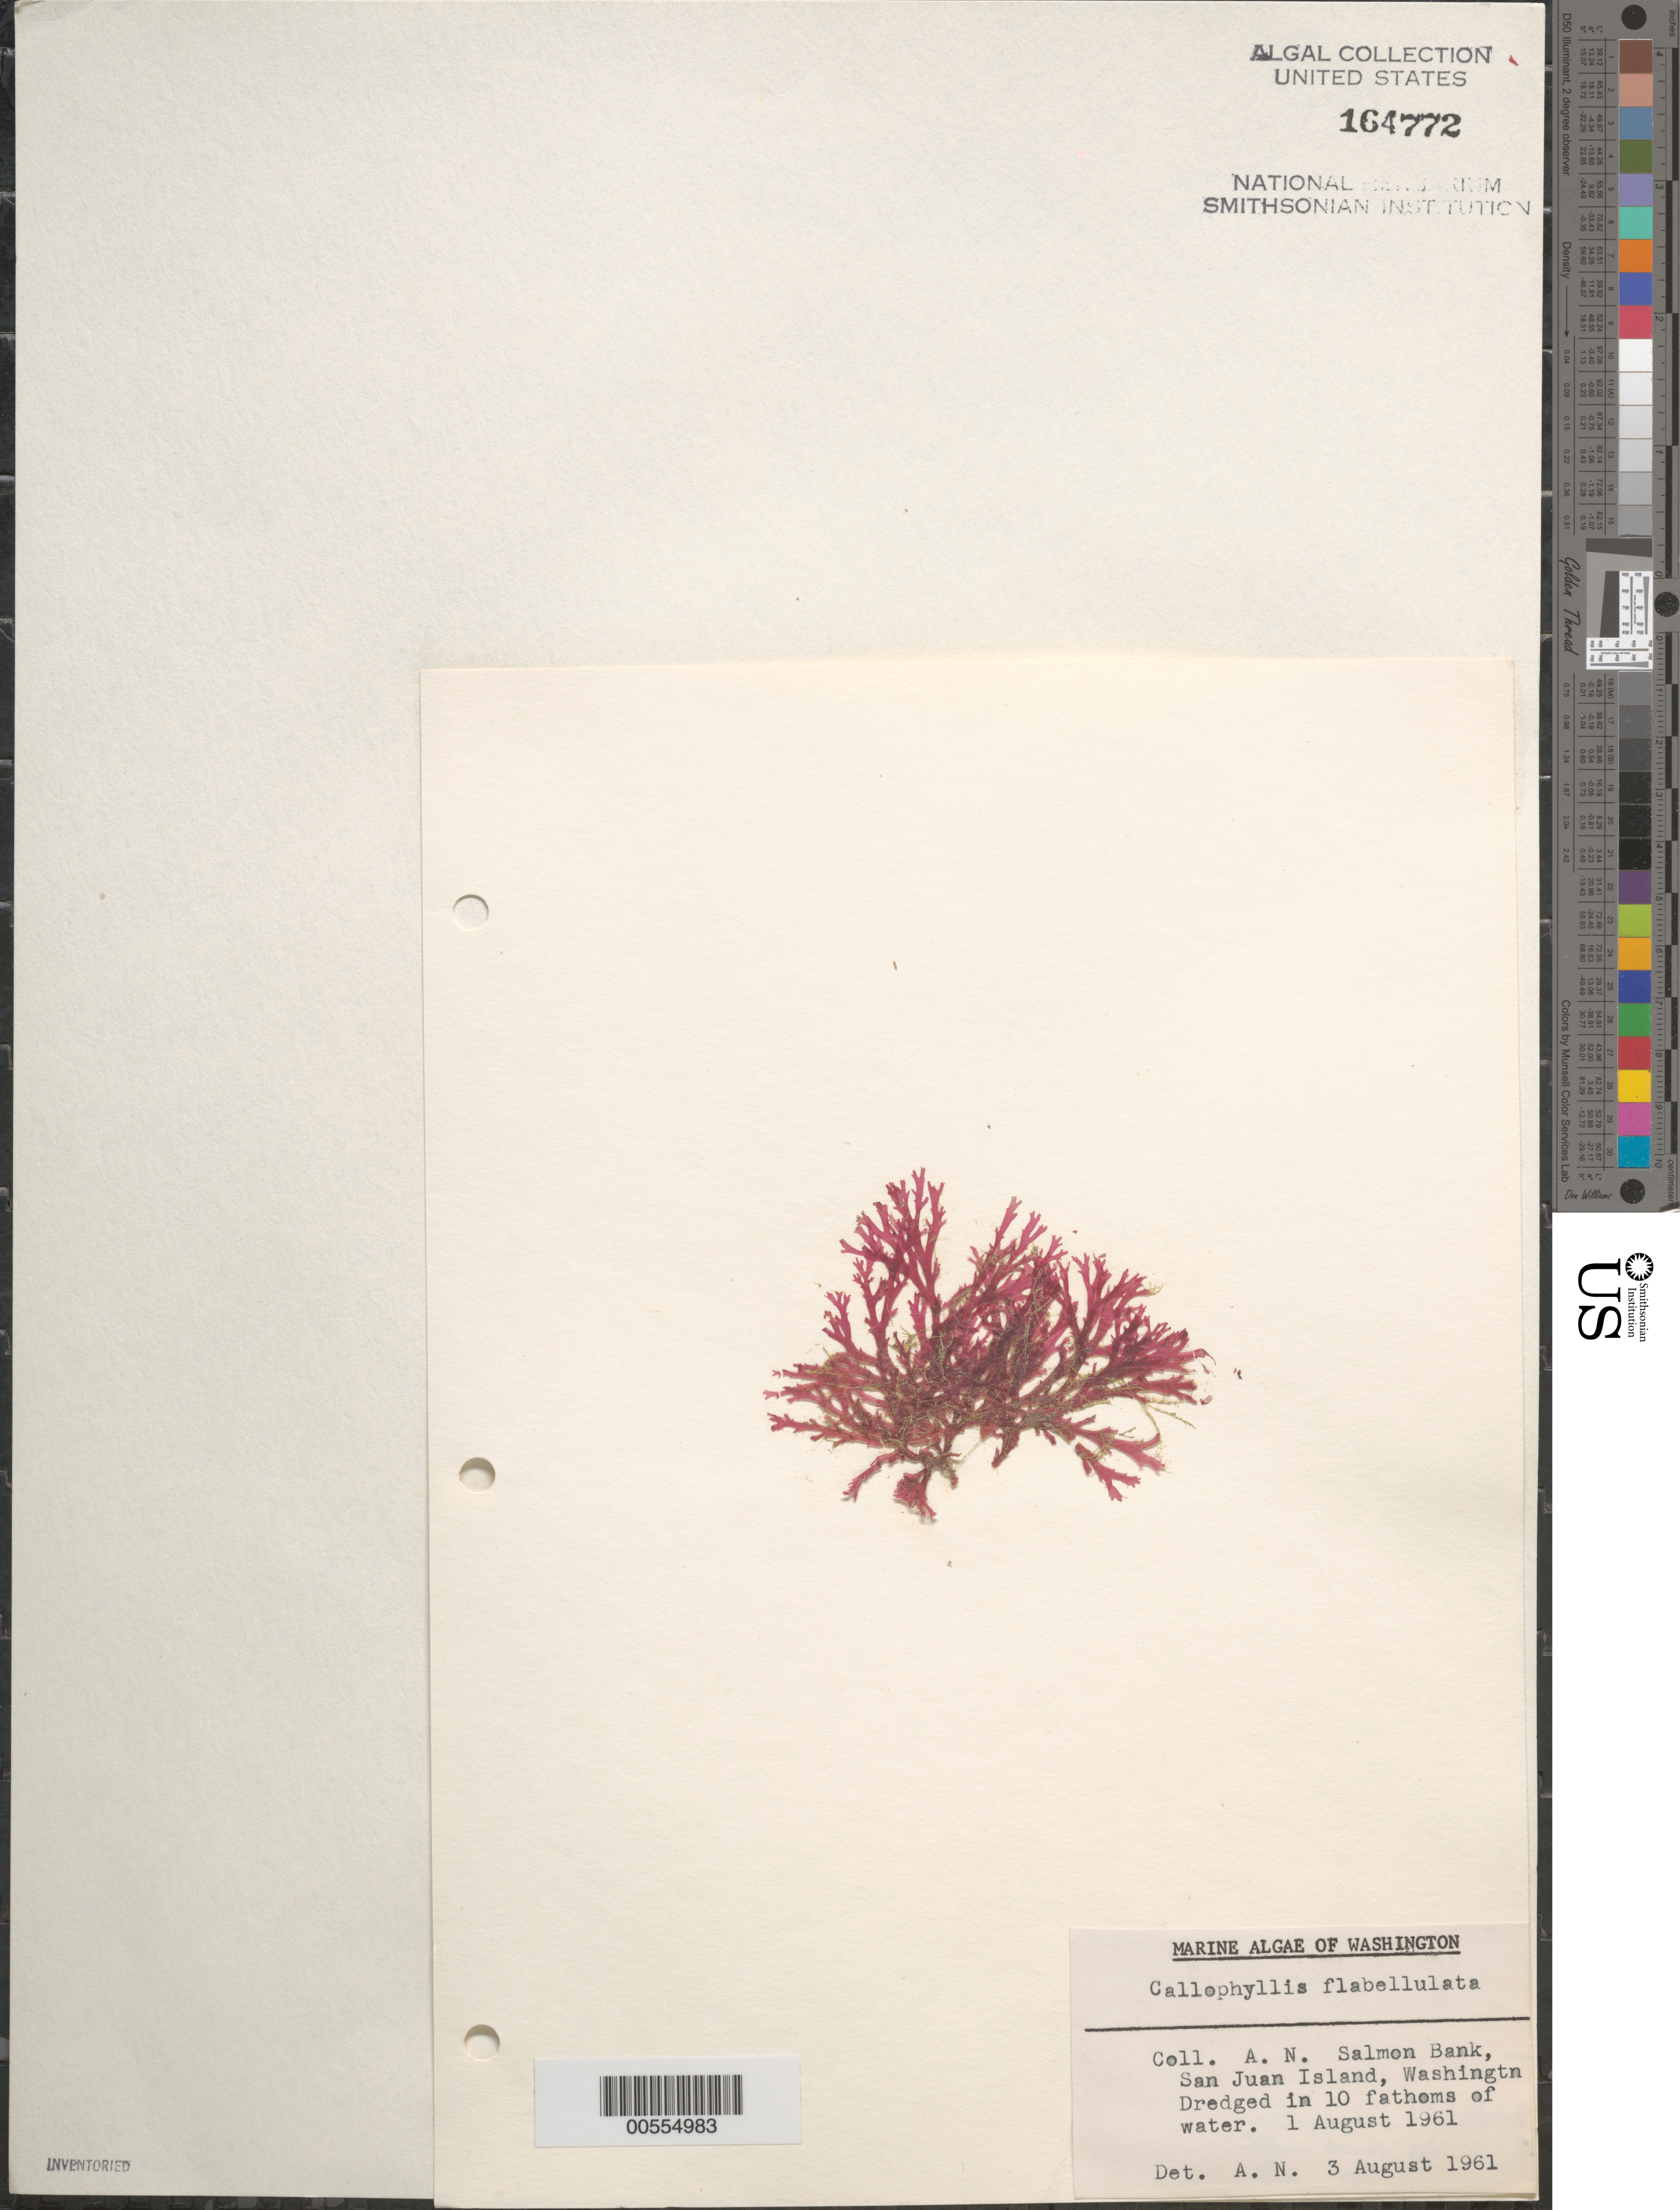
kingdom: Plantae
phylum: Rhodophyta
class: Florideophyceae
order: Gigartinales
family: Kallymeniaceae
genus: Callophyllis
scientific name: Callophyllis flabellulata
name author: Harv.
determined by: N., A.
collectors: A. N.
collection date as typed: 01 Aug 1961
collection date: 1961-08-01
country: United States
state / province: Washington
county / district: San Juan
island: San Juan Island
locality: Salmon Bank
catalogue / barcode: US 164772